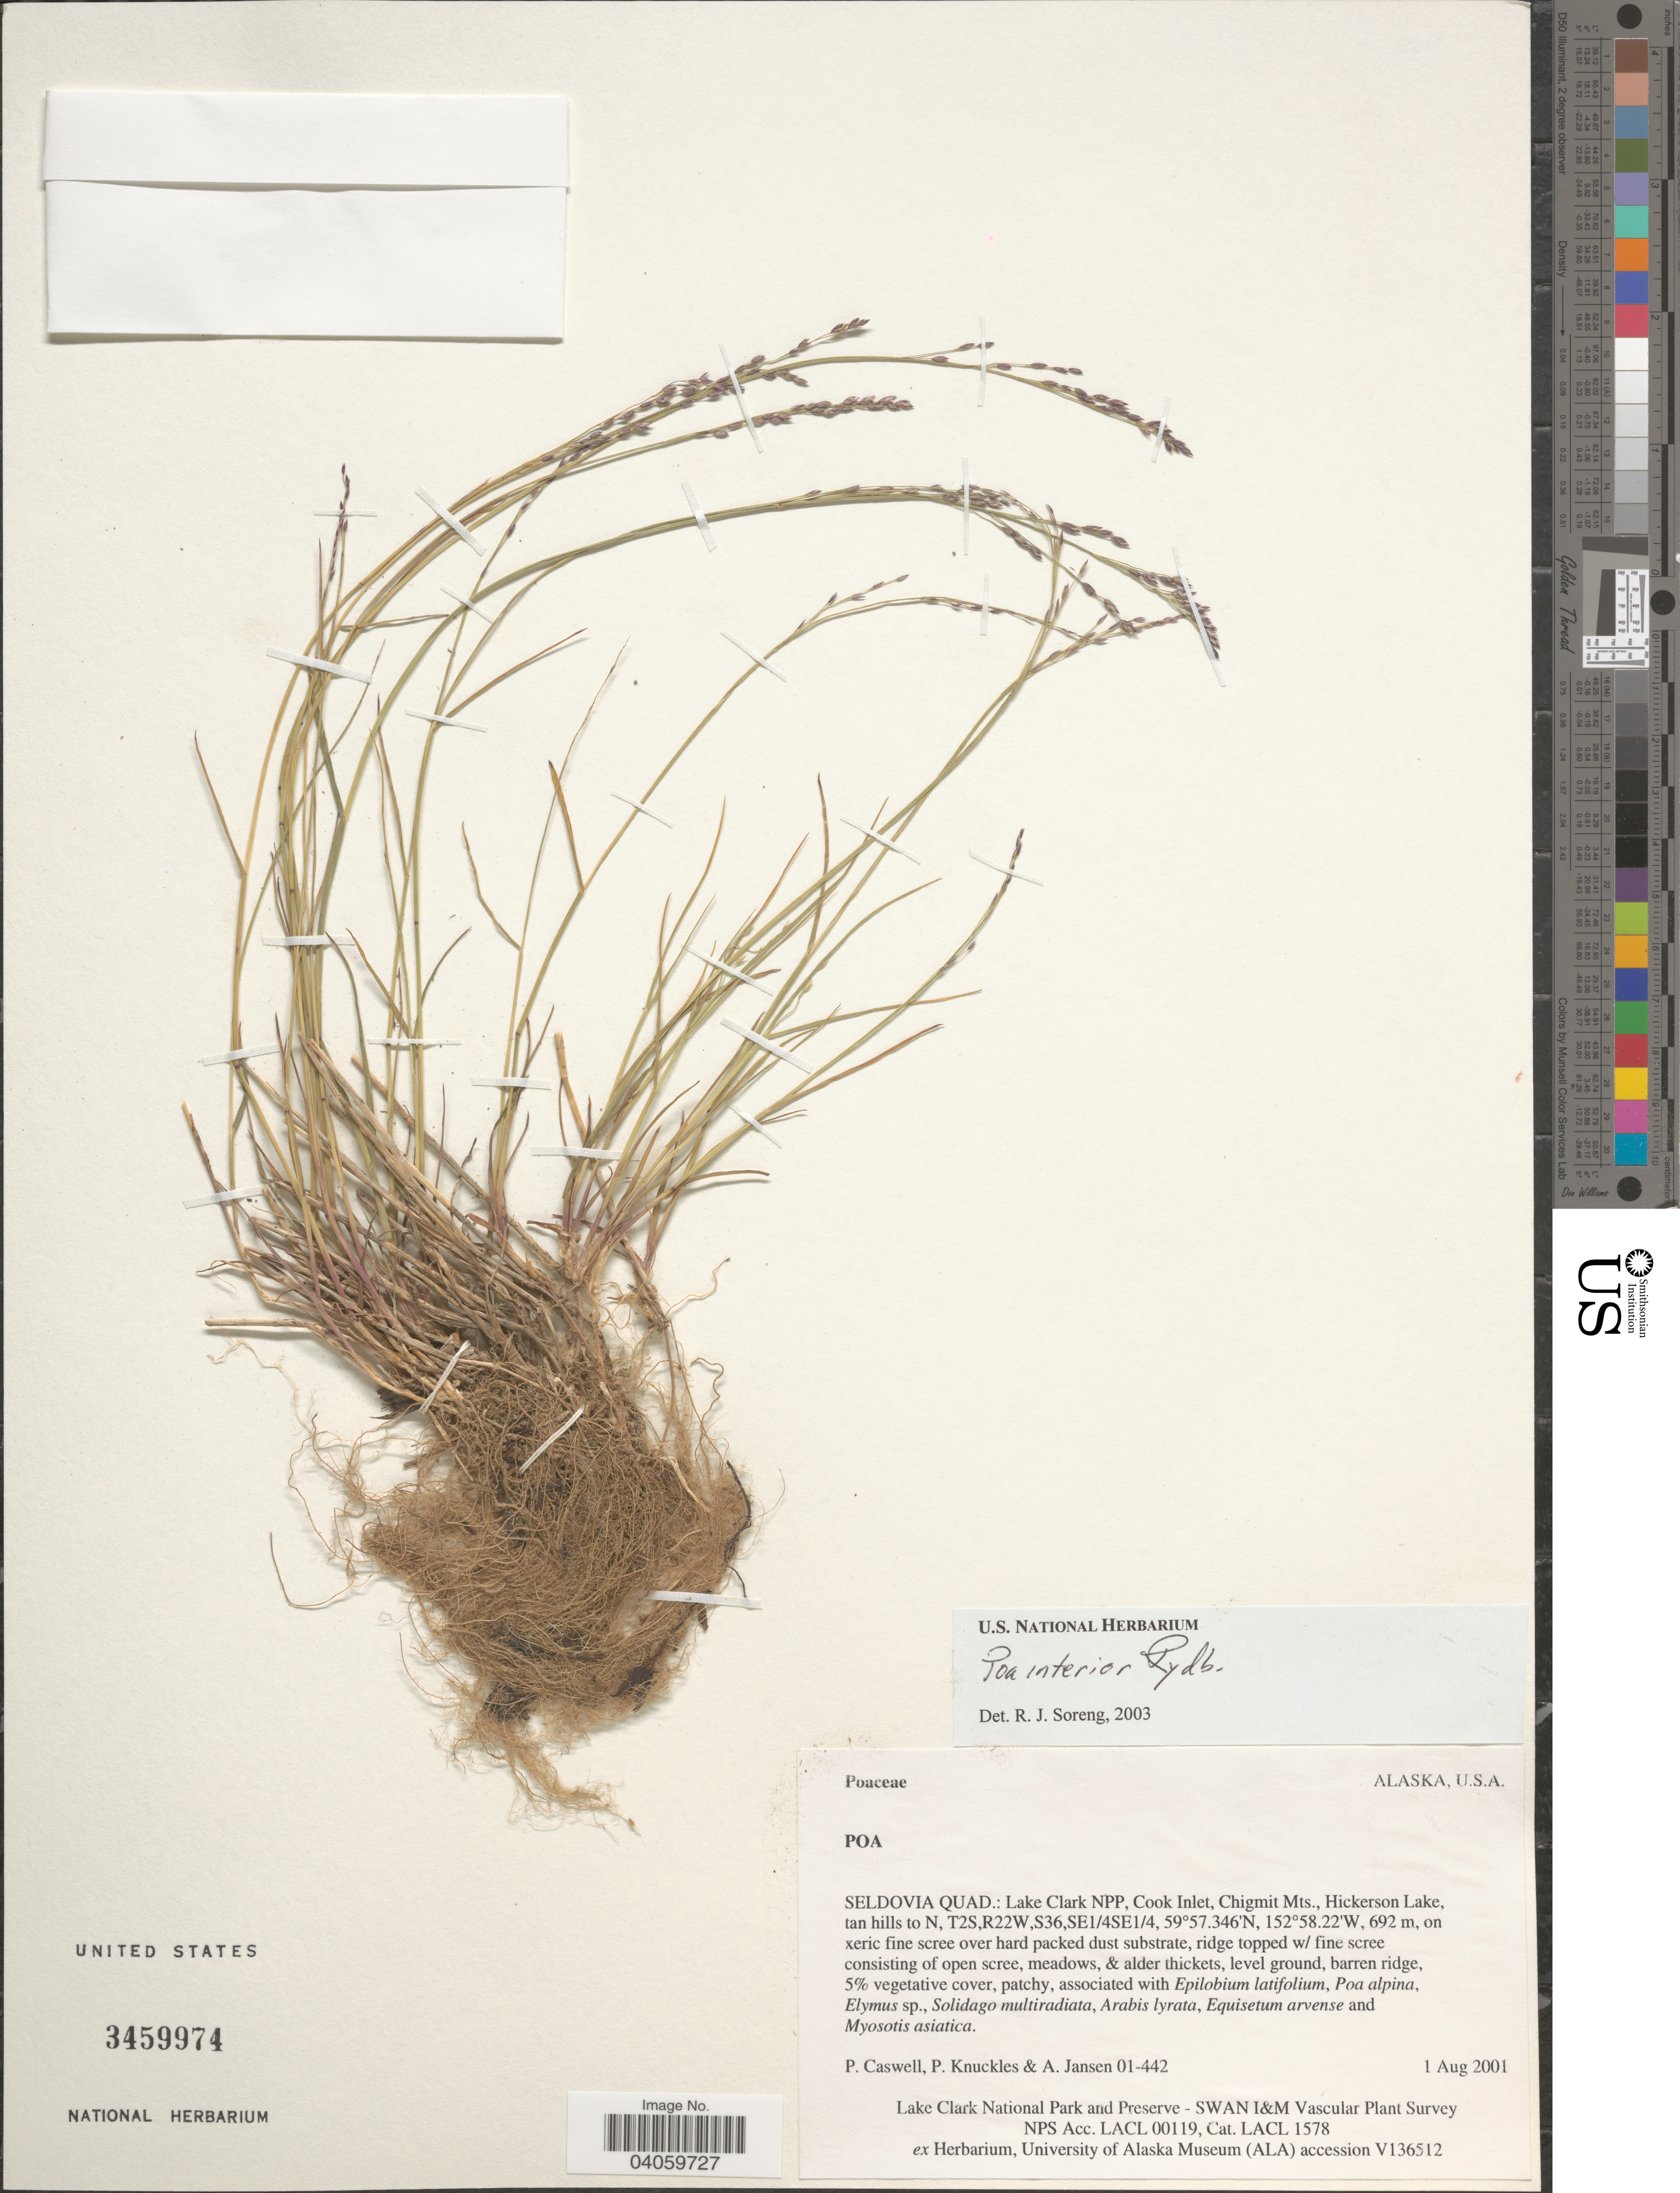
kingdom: Plantae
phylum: Tracheophyta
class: Liliopsida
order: Poales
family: Poaceae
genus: Poa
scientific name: Poa interior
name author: Rydb.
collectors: P. Caswell, P. Knuckles & A. Jansen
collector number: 01-442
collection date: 2001-08-01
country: United States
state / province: Alaska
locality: Seldovia Quad.: Lake Clark NPP, Cook Inlet, Chigmit Mts., Hickerson Lake, tan hills to N, T2S, R22W, S36, SE1¼SE¼.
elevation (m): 692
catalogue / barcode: US 3459974